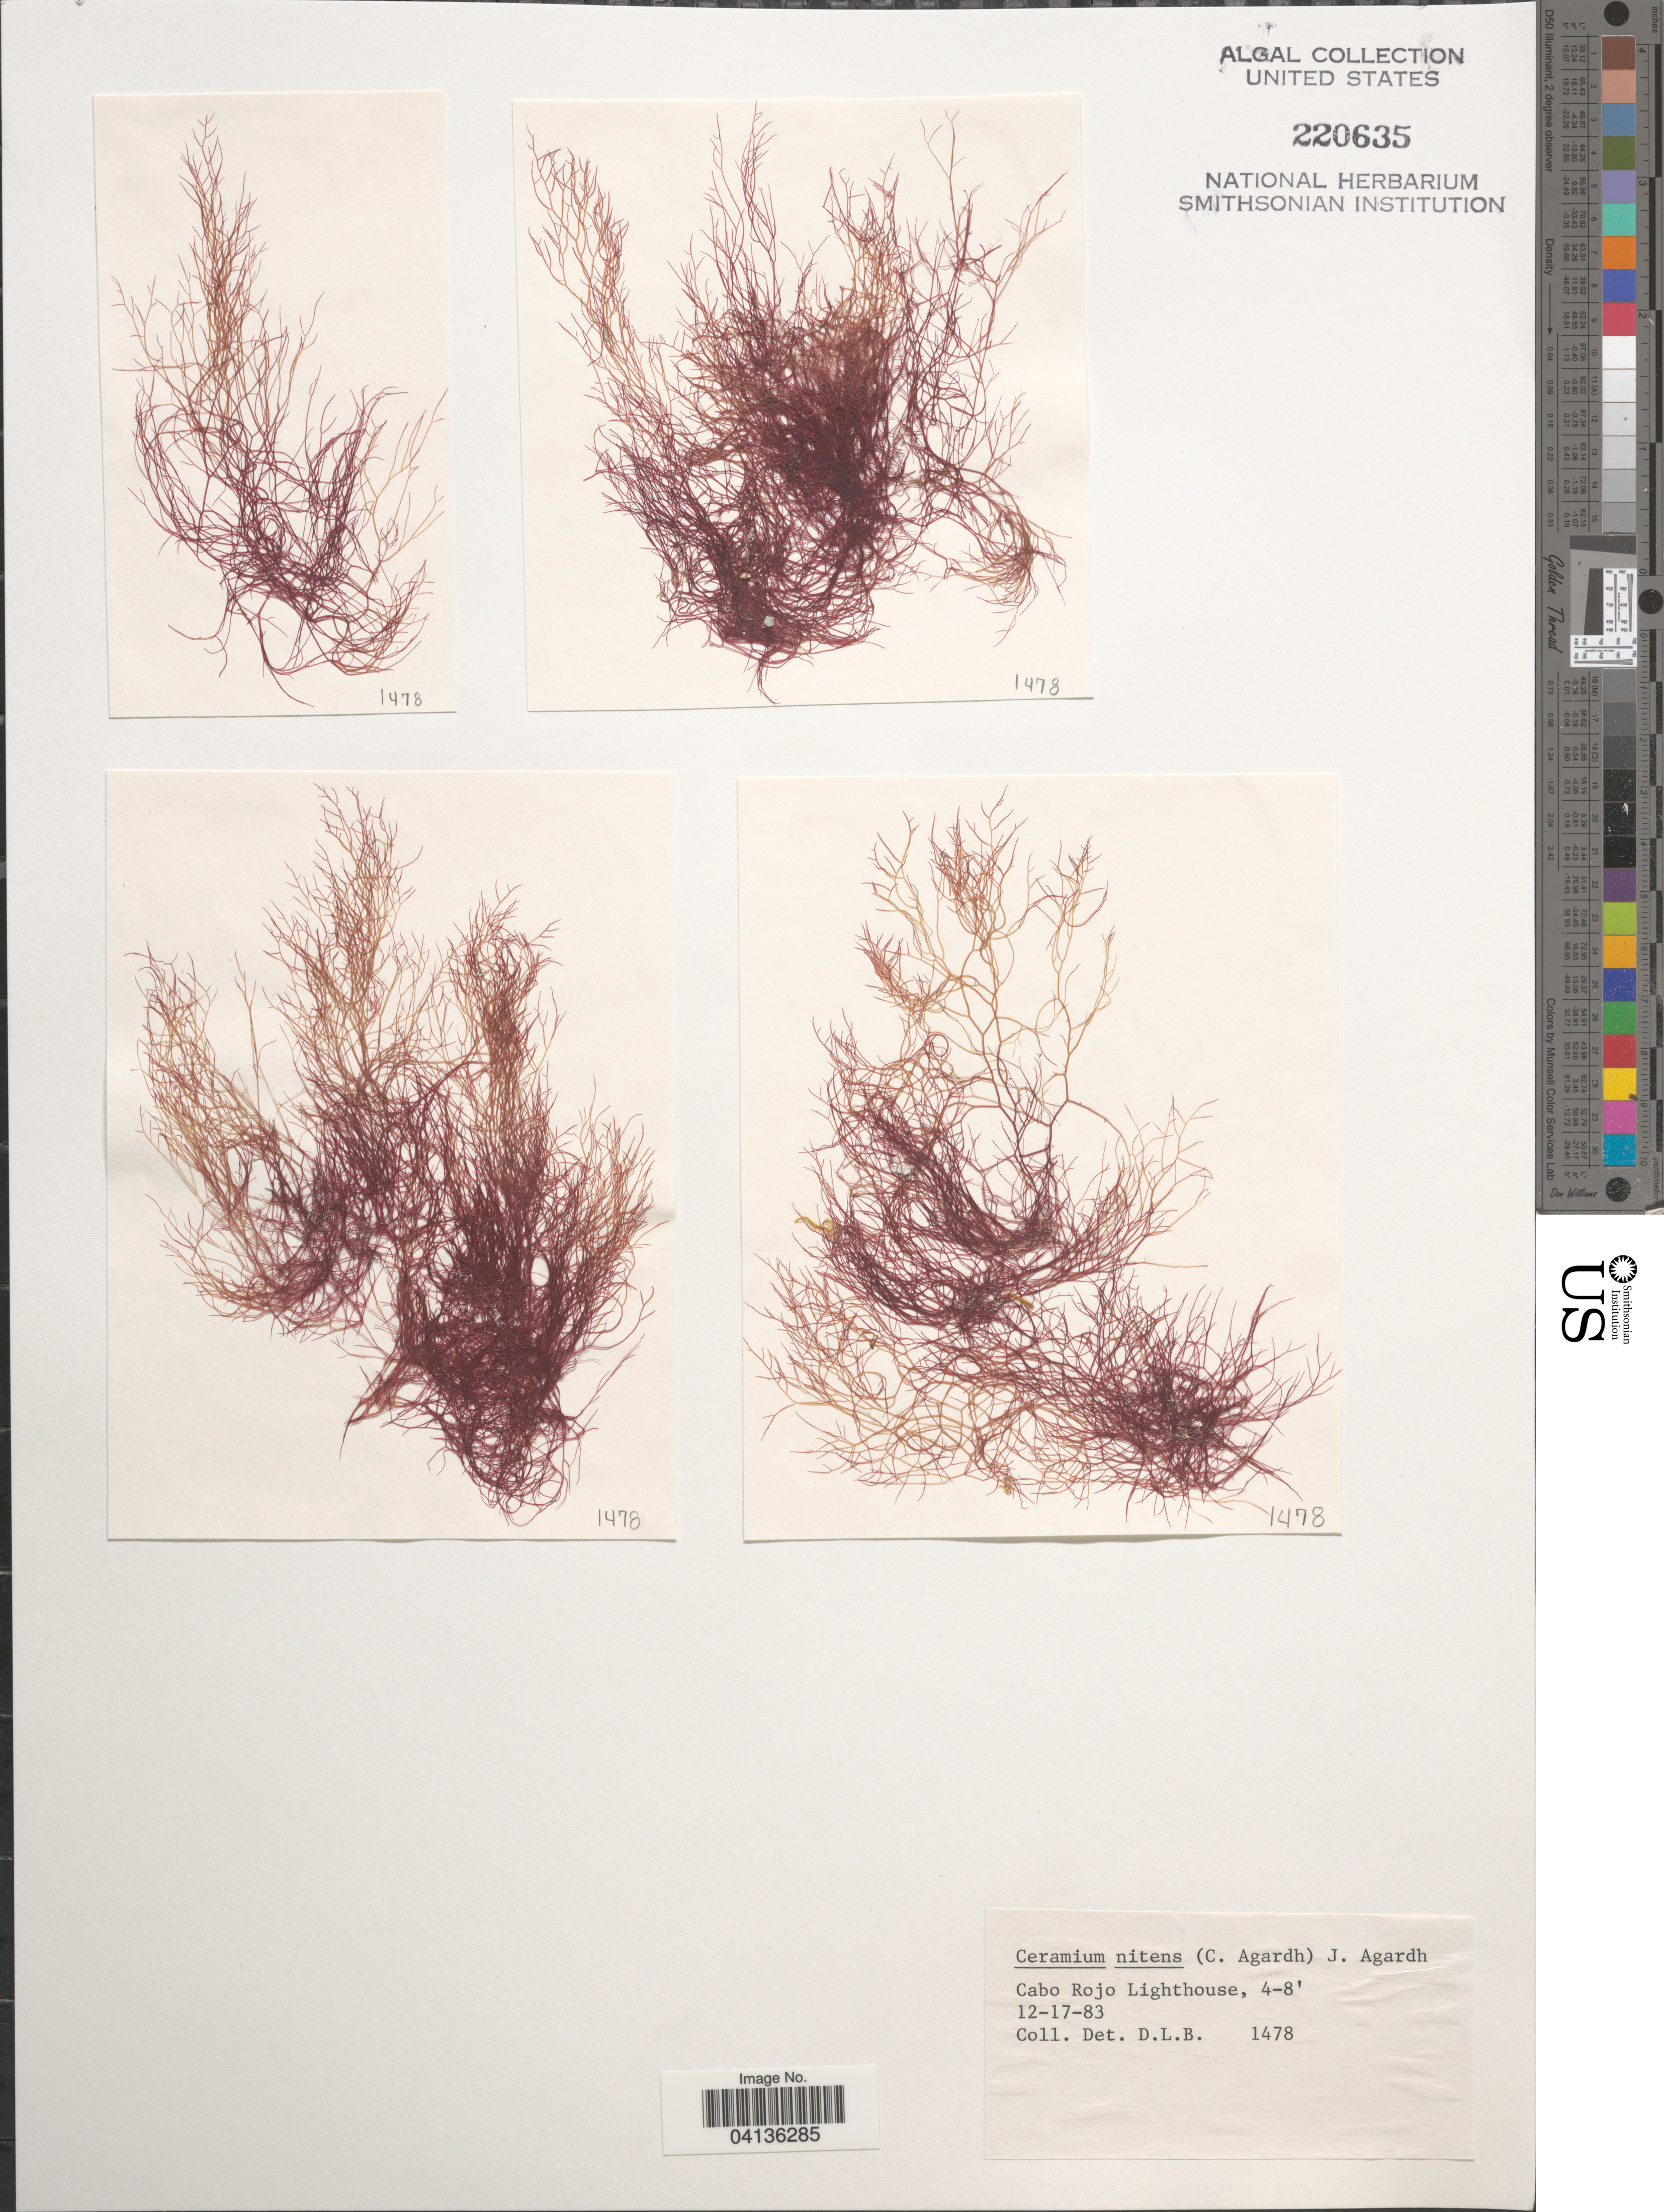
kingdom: Plantae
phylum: Rhodophyta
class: Florideophyceae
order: Ceramiales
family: Ceramiaceae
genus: Ceramium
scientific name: Ceramium nitens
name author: (C. Agardh) J. Agardh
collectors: D. L. B.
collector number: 1478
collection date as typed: Transcribed d/m/y: 17/12/83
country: Puerto Rico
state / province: Çabo Rojo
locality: Cabo Rojo Lighthouse.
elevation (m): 1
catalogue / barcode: US 220635